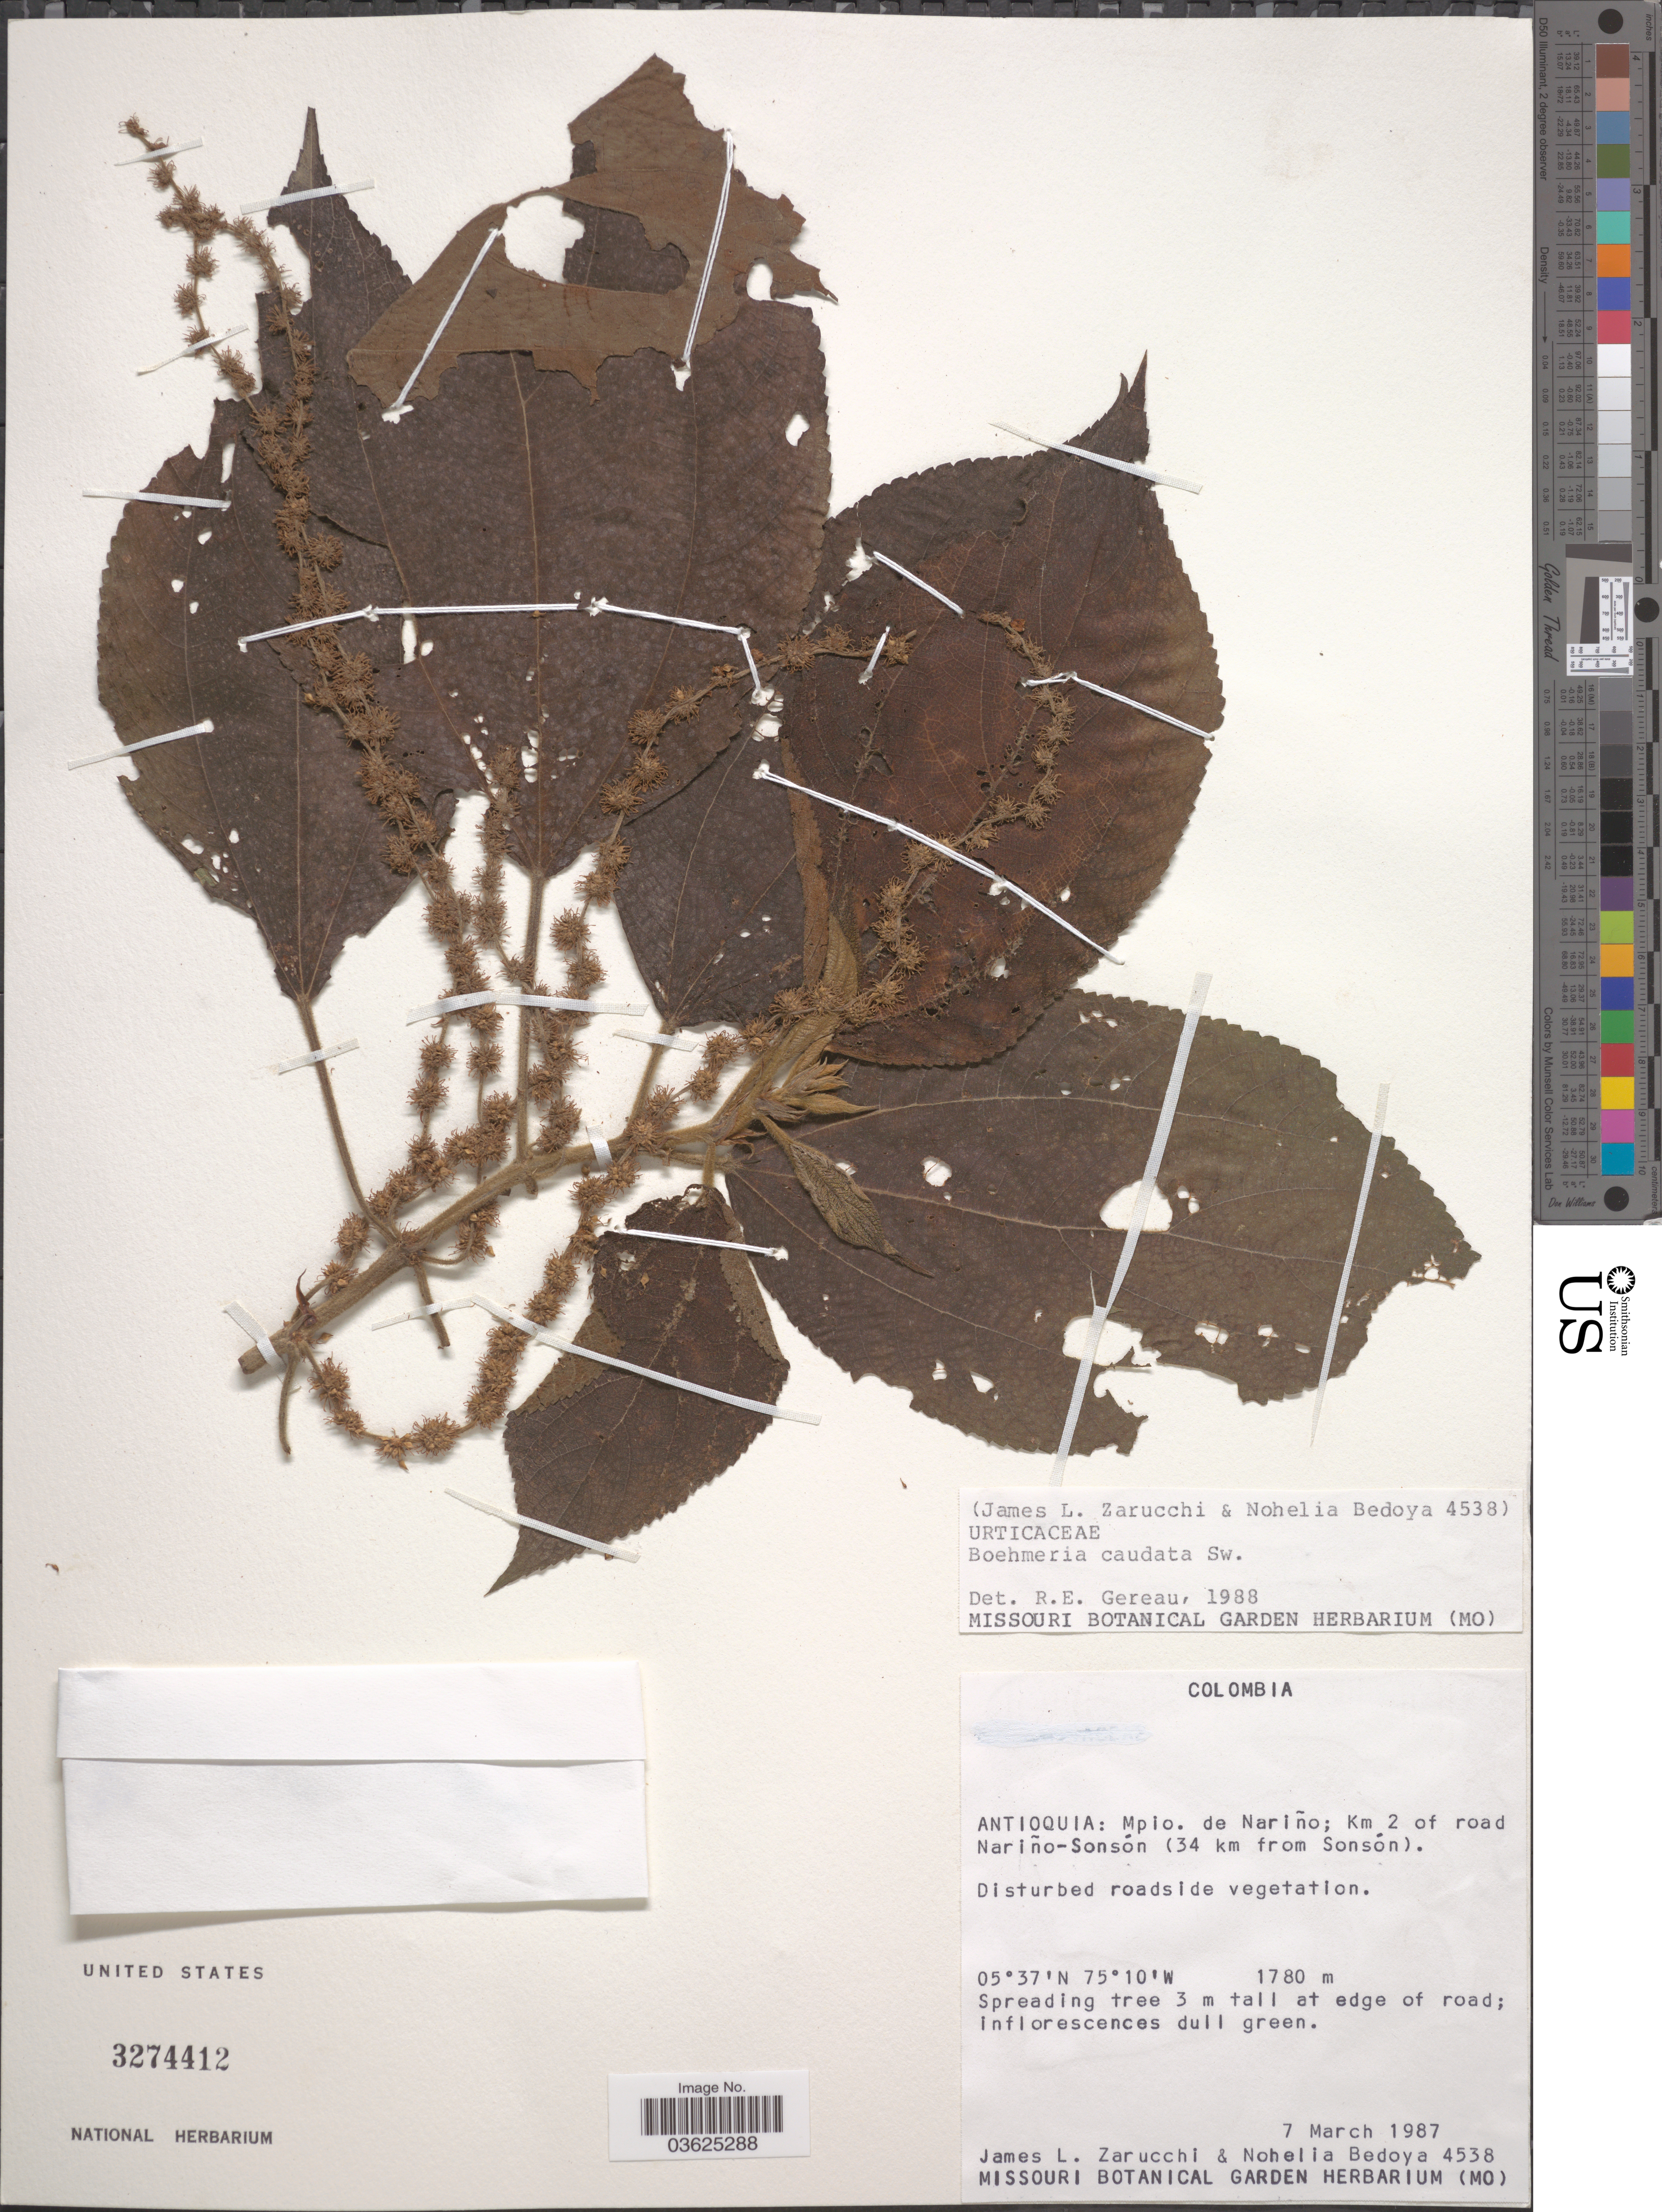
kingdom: Plantae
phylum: Tracheophyta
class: Magnoliopsida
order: Rosales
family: Urticaceae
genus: Boehmeria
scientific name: Boehmeria caudata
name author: Sw.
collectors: J. L. Zarucchi & N. Bedoya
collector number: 4538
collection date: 1987-03-07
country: Colombia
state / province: Antioquia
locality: Mpio. de Nariño; Km 2 of road Nariño-Sonsón (34 km from Sonsón).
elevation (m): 1780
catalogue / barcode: US 3274412